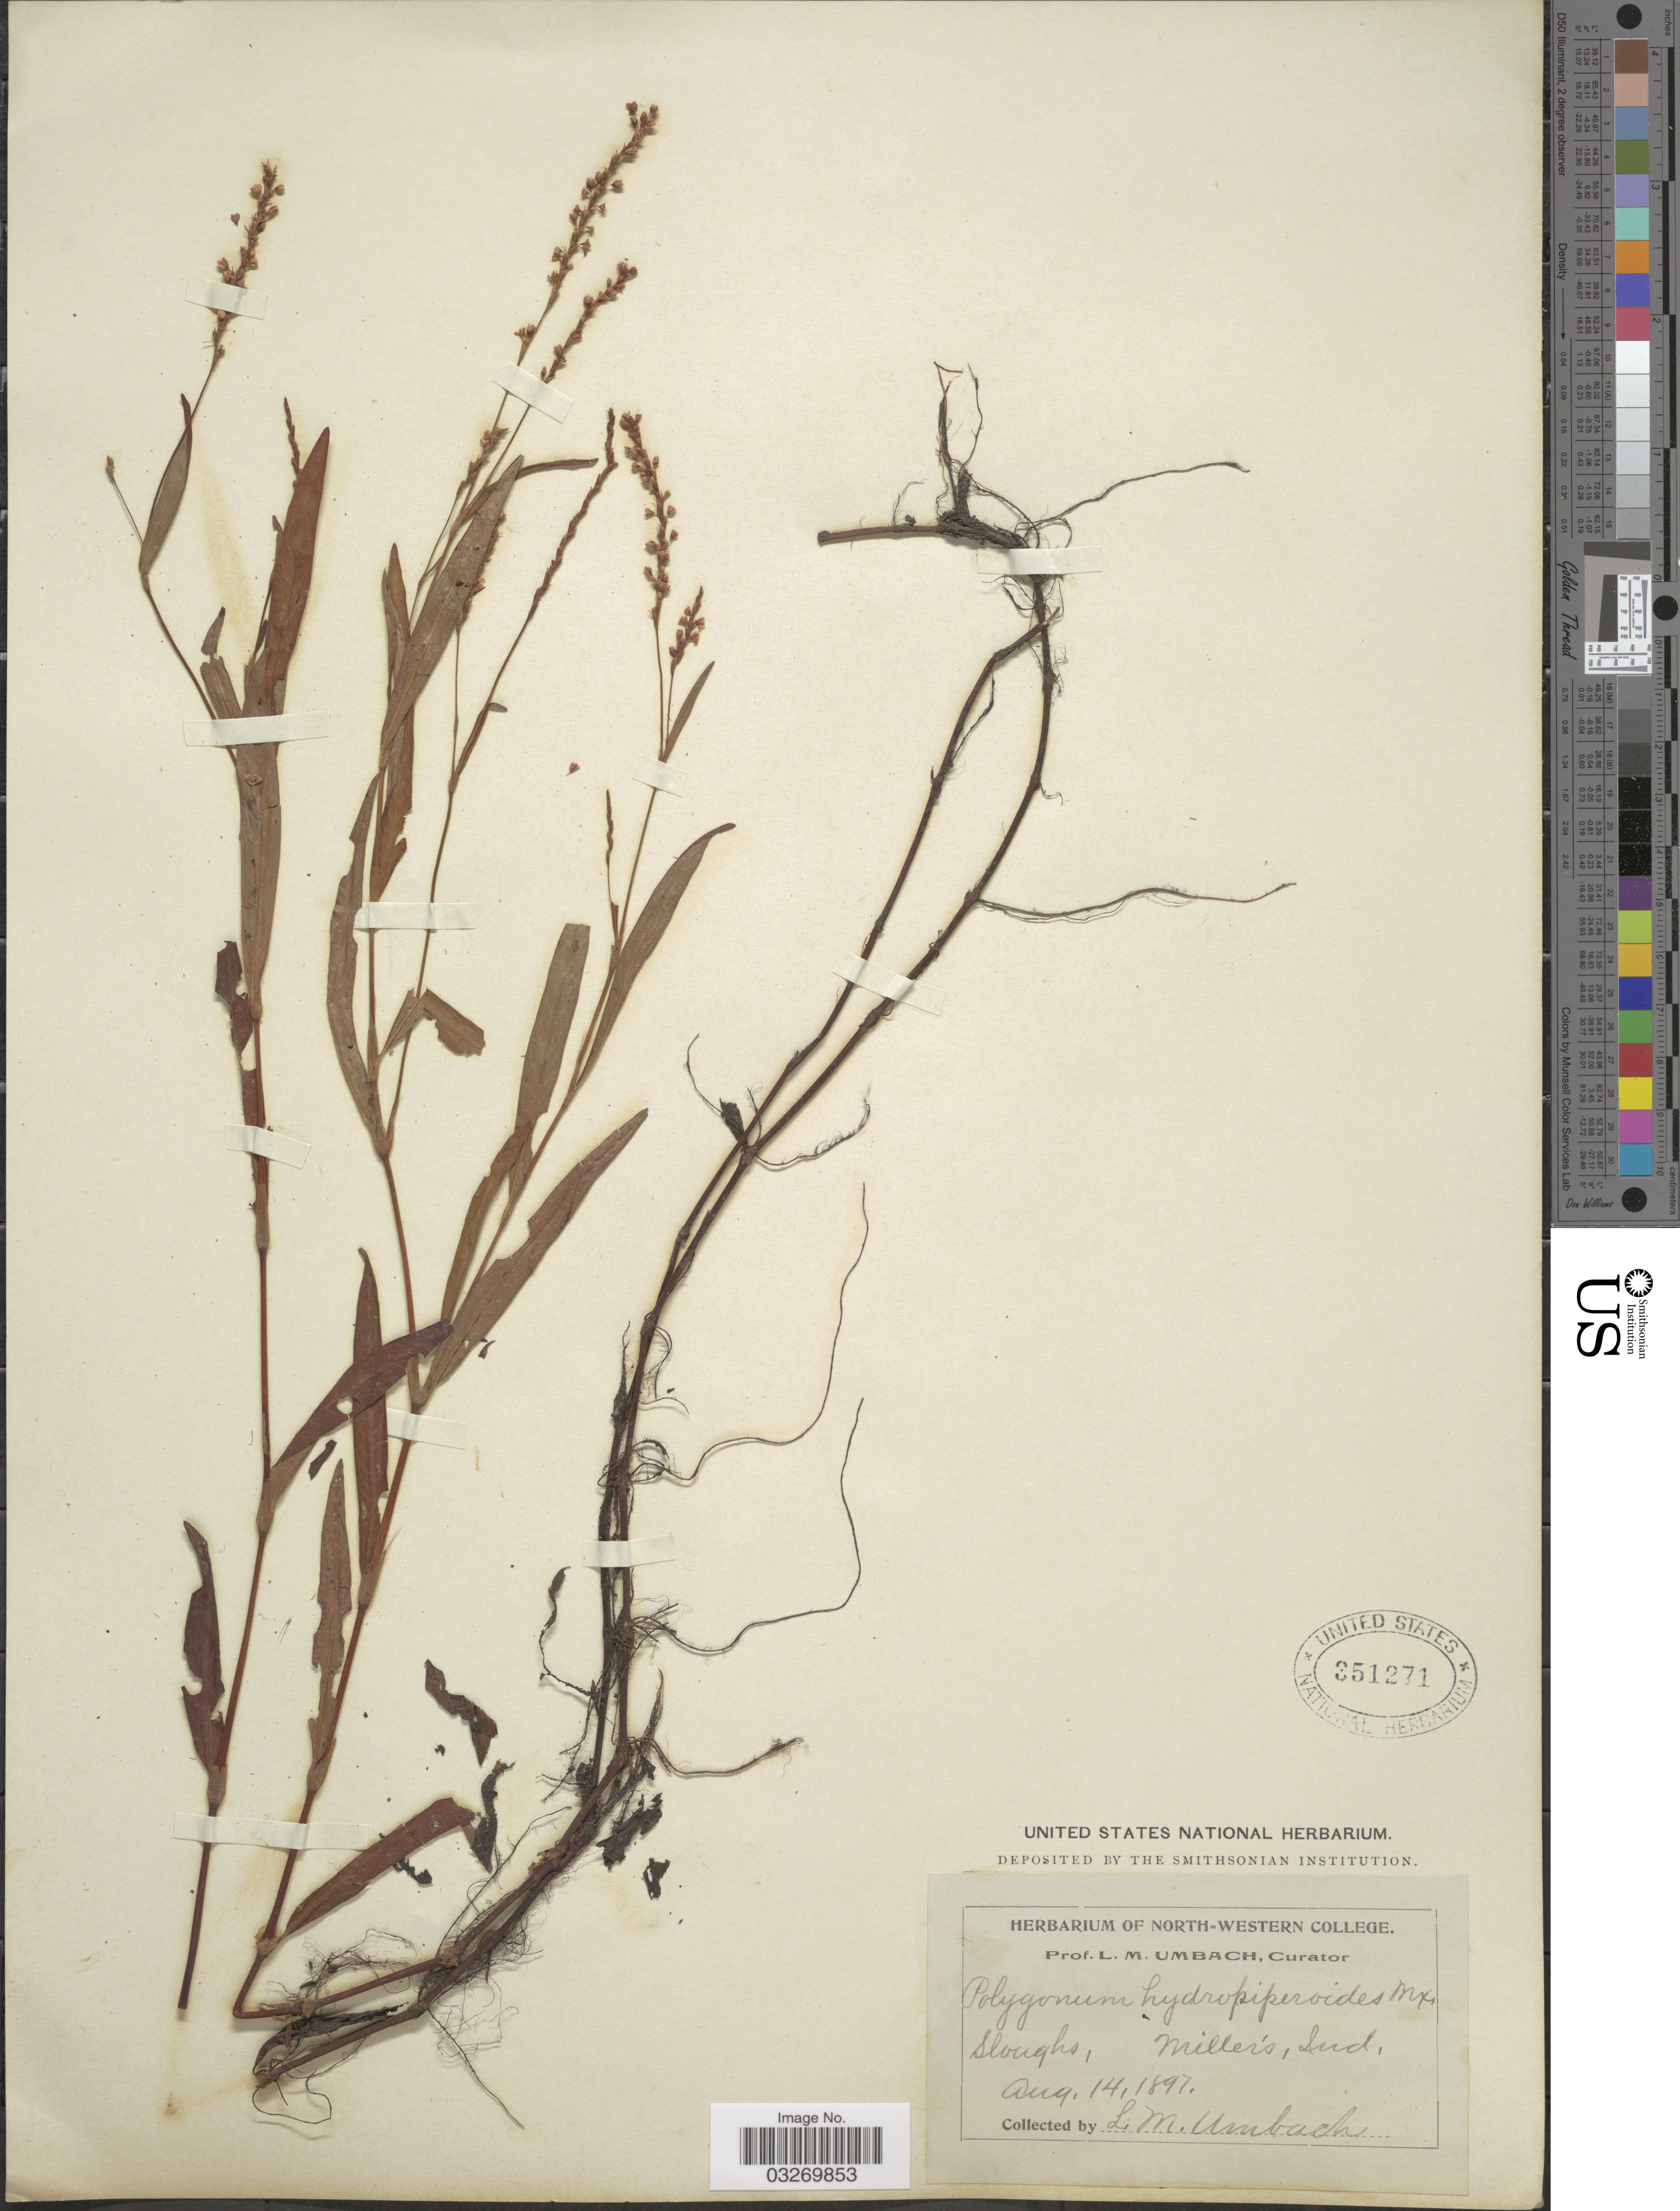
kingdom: Plantae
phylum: Tracheophyta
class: Magnoliopsida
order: Caryophyllales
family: Polygonaceae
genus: Persicaria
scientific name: Persicaria hydropiperoides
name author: (Michx.) Small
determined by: Atha, D. E.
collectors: L. M. Umbach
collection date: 1897-08-14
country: United States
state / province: Indiana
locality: Sloughs, Miller's.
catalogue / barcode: US 351271